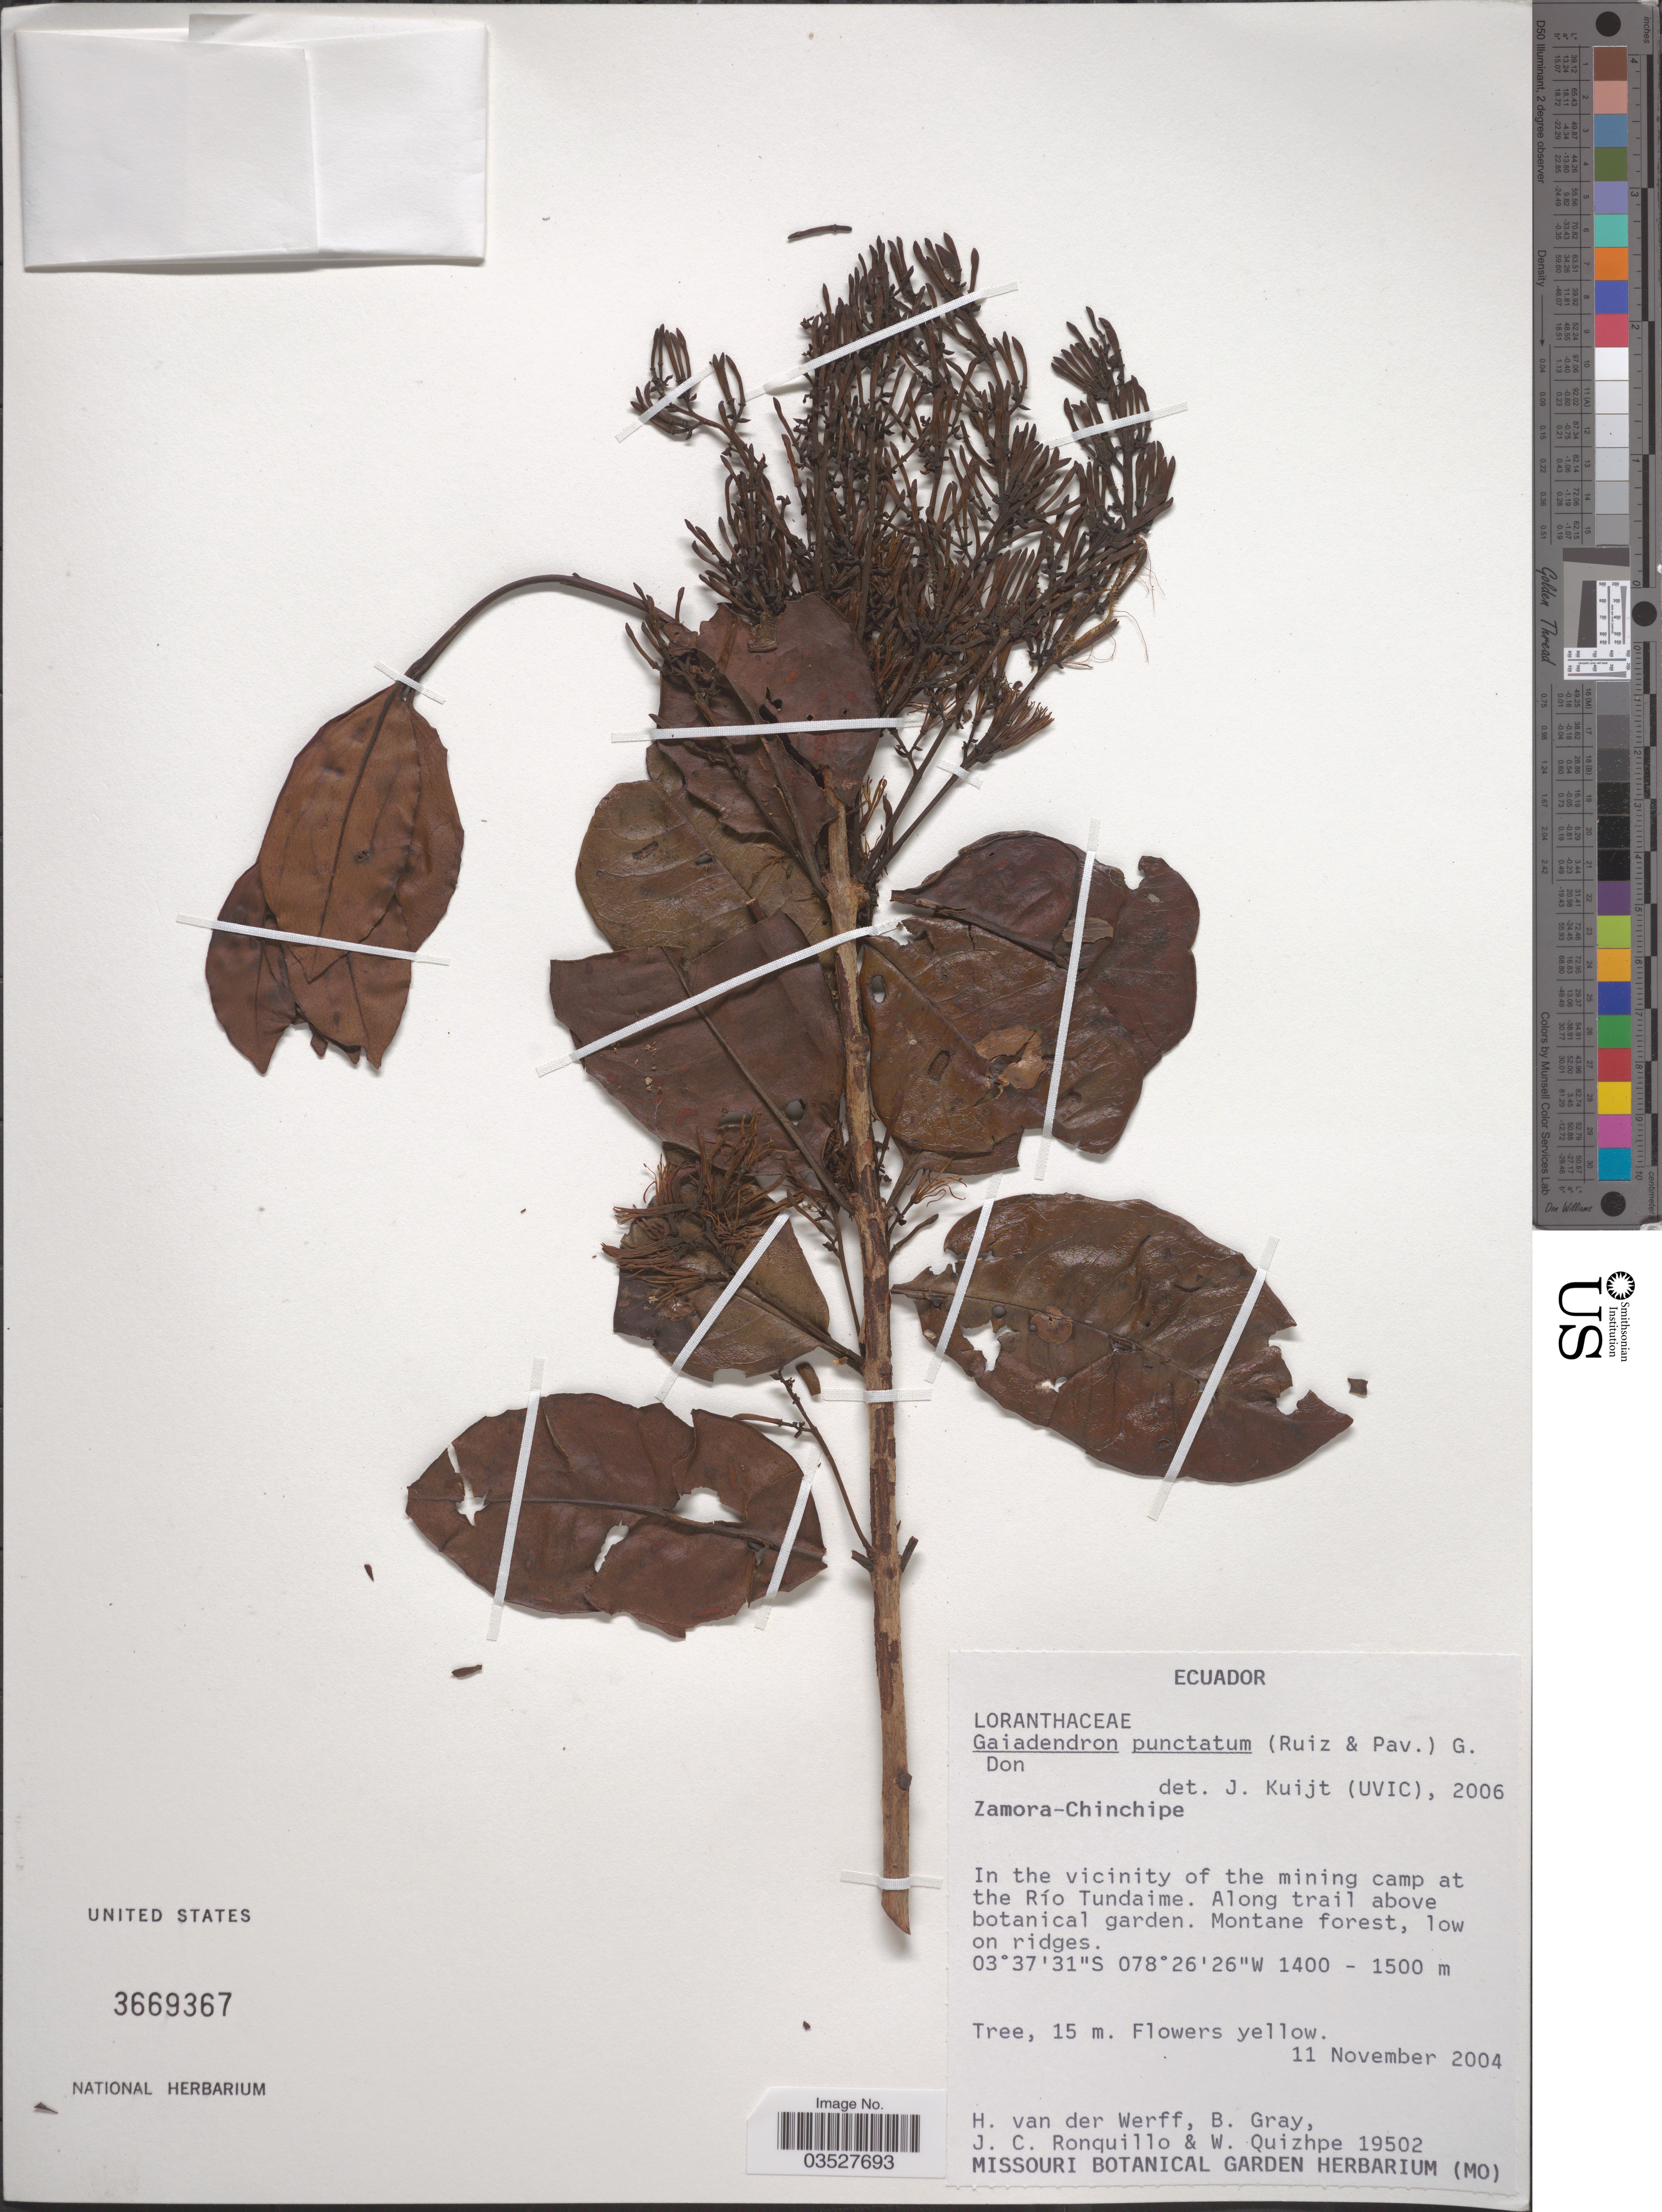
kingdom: Plantae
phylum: Tracheophyta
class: Magnoliopsida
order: Santalales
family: Loranthaceae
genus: Gaiadendron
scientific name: Gaiadendron punctatum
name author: (Ruiz & Pav.) G. Don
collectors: H. van der Werff, B. Gray, J. Ronquillo & W. Quizhpe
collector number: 19502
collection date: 2004-11-11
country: Ecuador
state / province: Zamora-Chinchipe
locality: In the vicinity of the mining camp at the Río Tundaime. Along trail above botanical garden.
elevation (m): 1400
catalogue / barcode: US 3669367